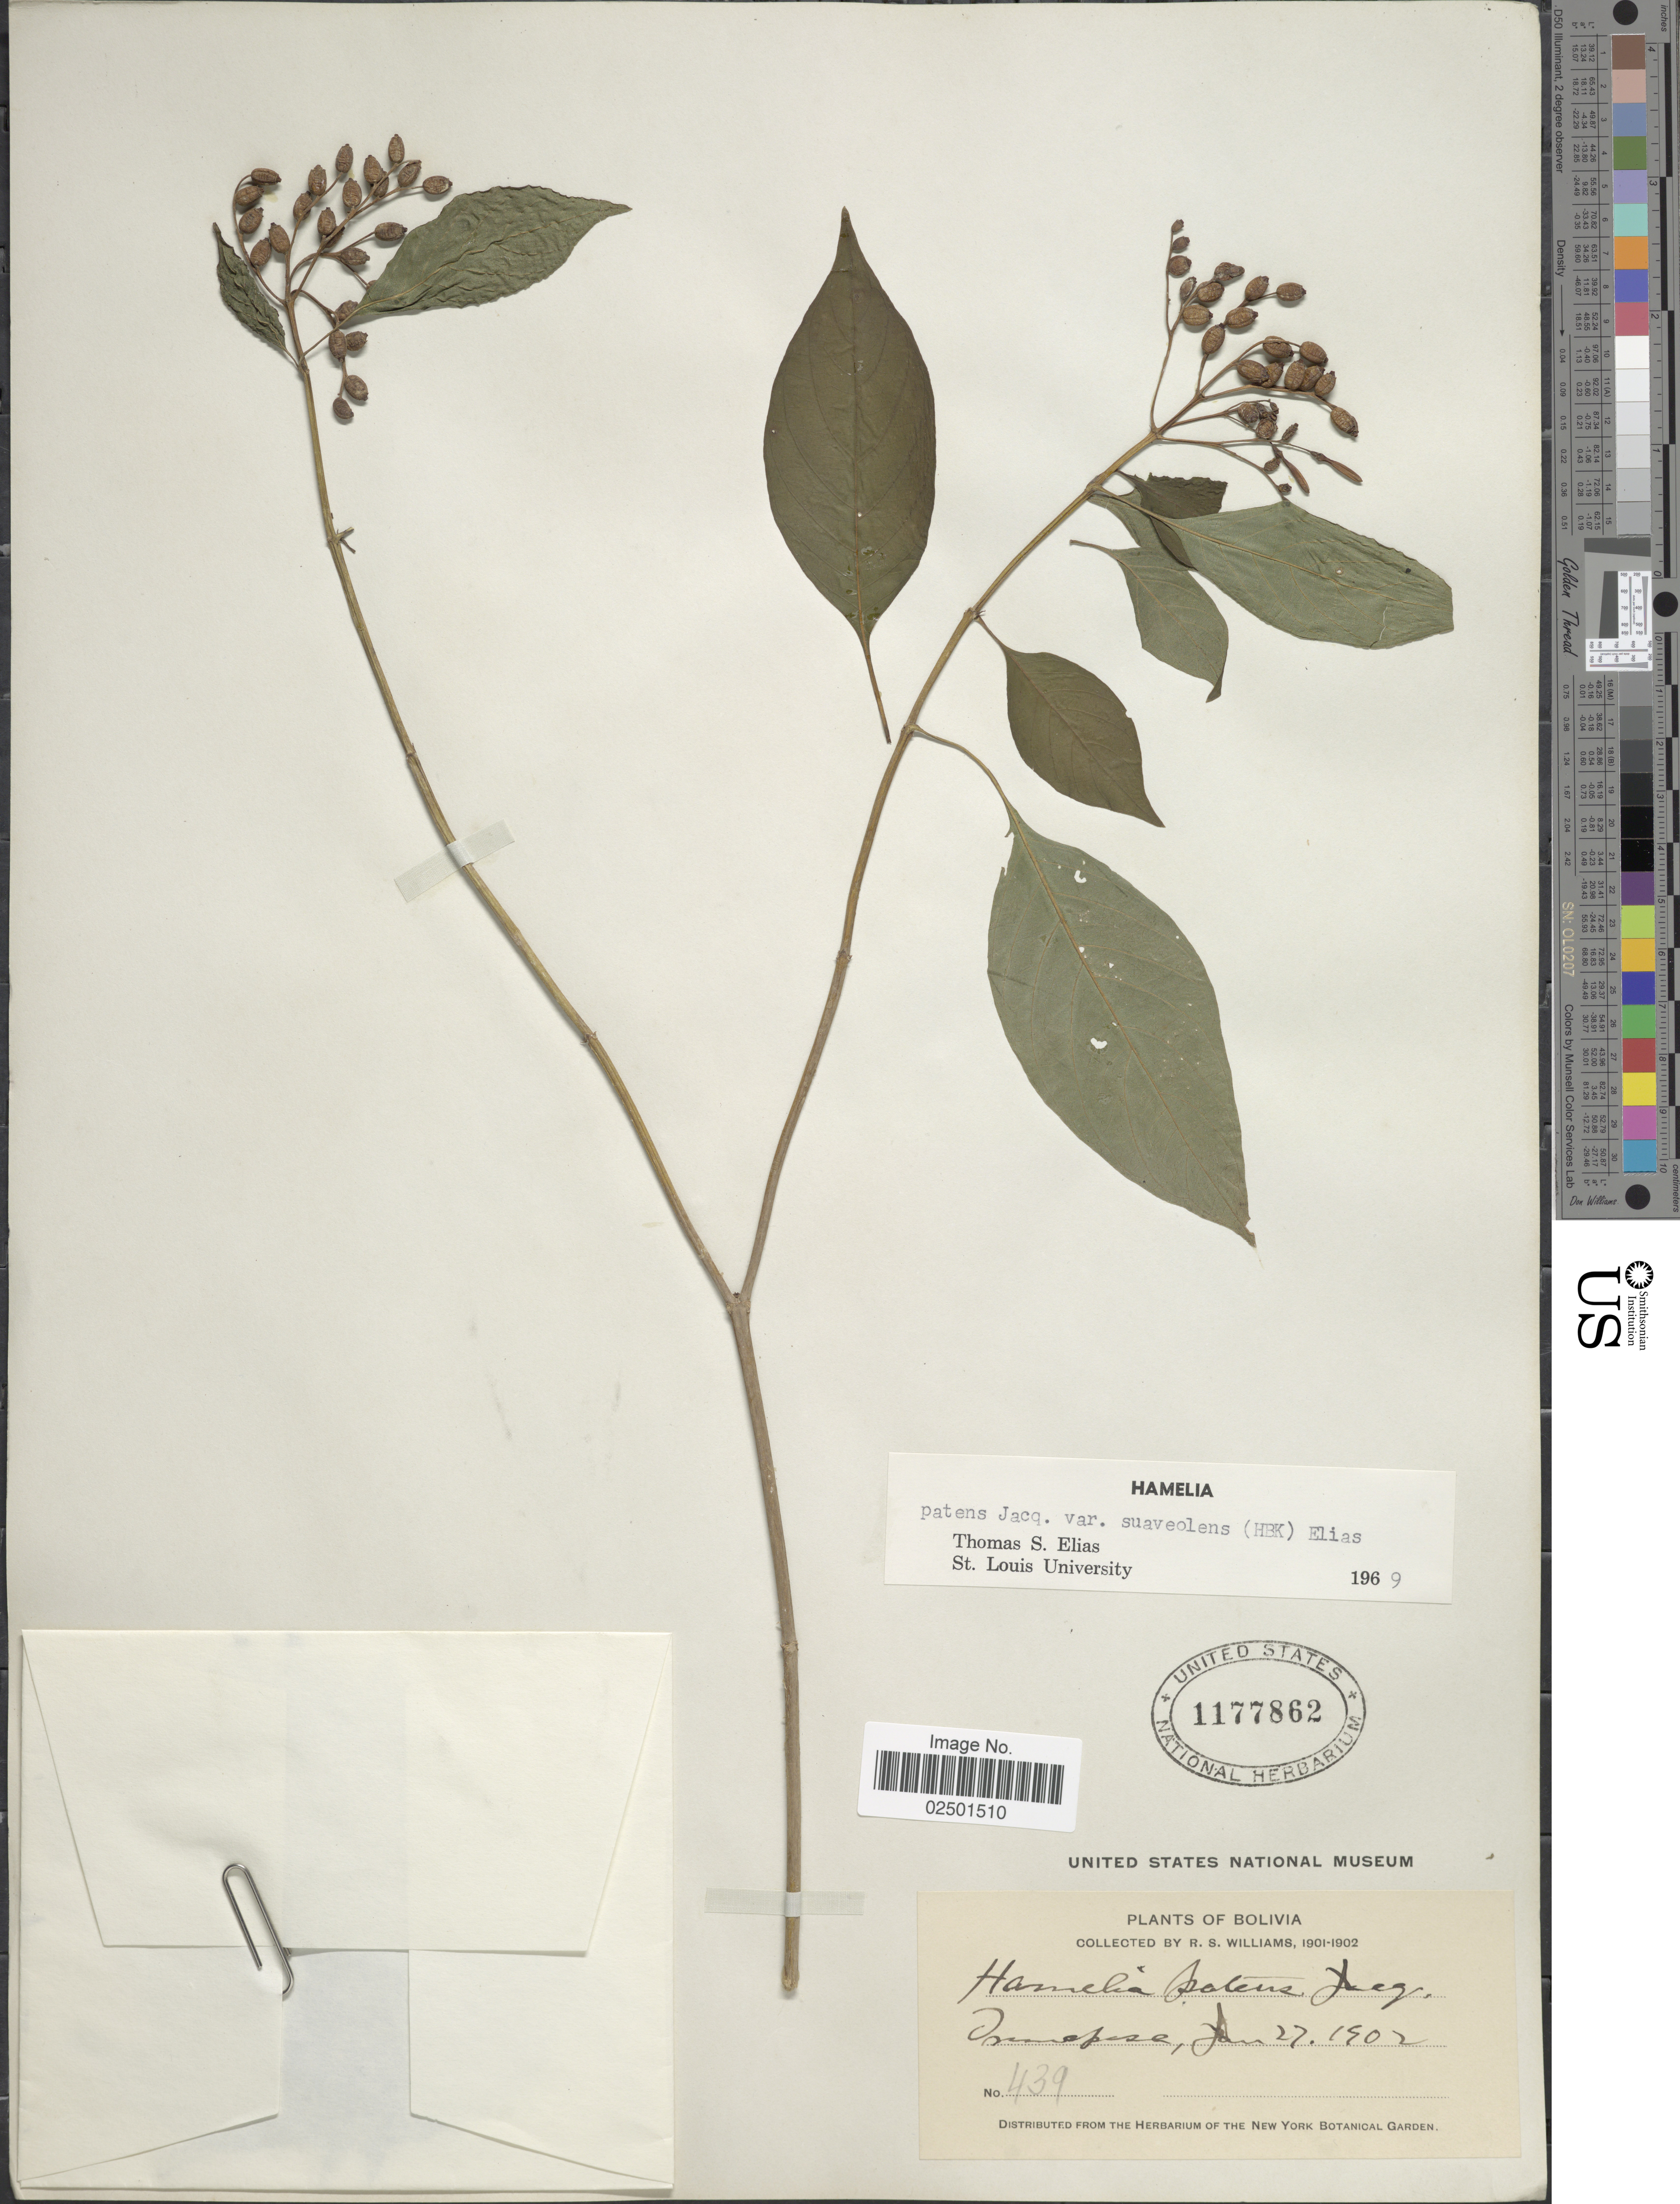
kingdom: Plantae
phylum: Tracheophyta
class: Magnoliopsida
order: Gentianales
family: Rubiaceae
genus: Hamelia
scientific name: Hamelia patens var. glabra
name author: Oerst.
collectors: R. S. Williams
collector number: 439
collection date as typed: Jan. 27, 1902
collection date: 1902-01-27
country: Bolivia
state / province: La Paz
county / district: Iturralde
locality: Tumupasa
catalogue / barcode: US 1177862